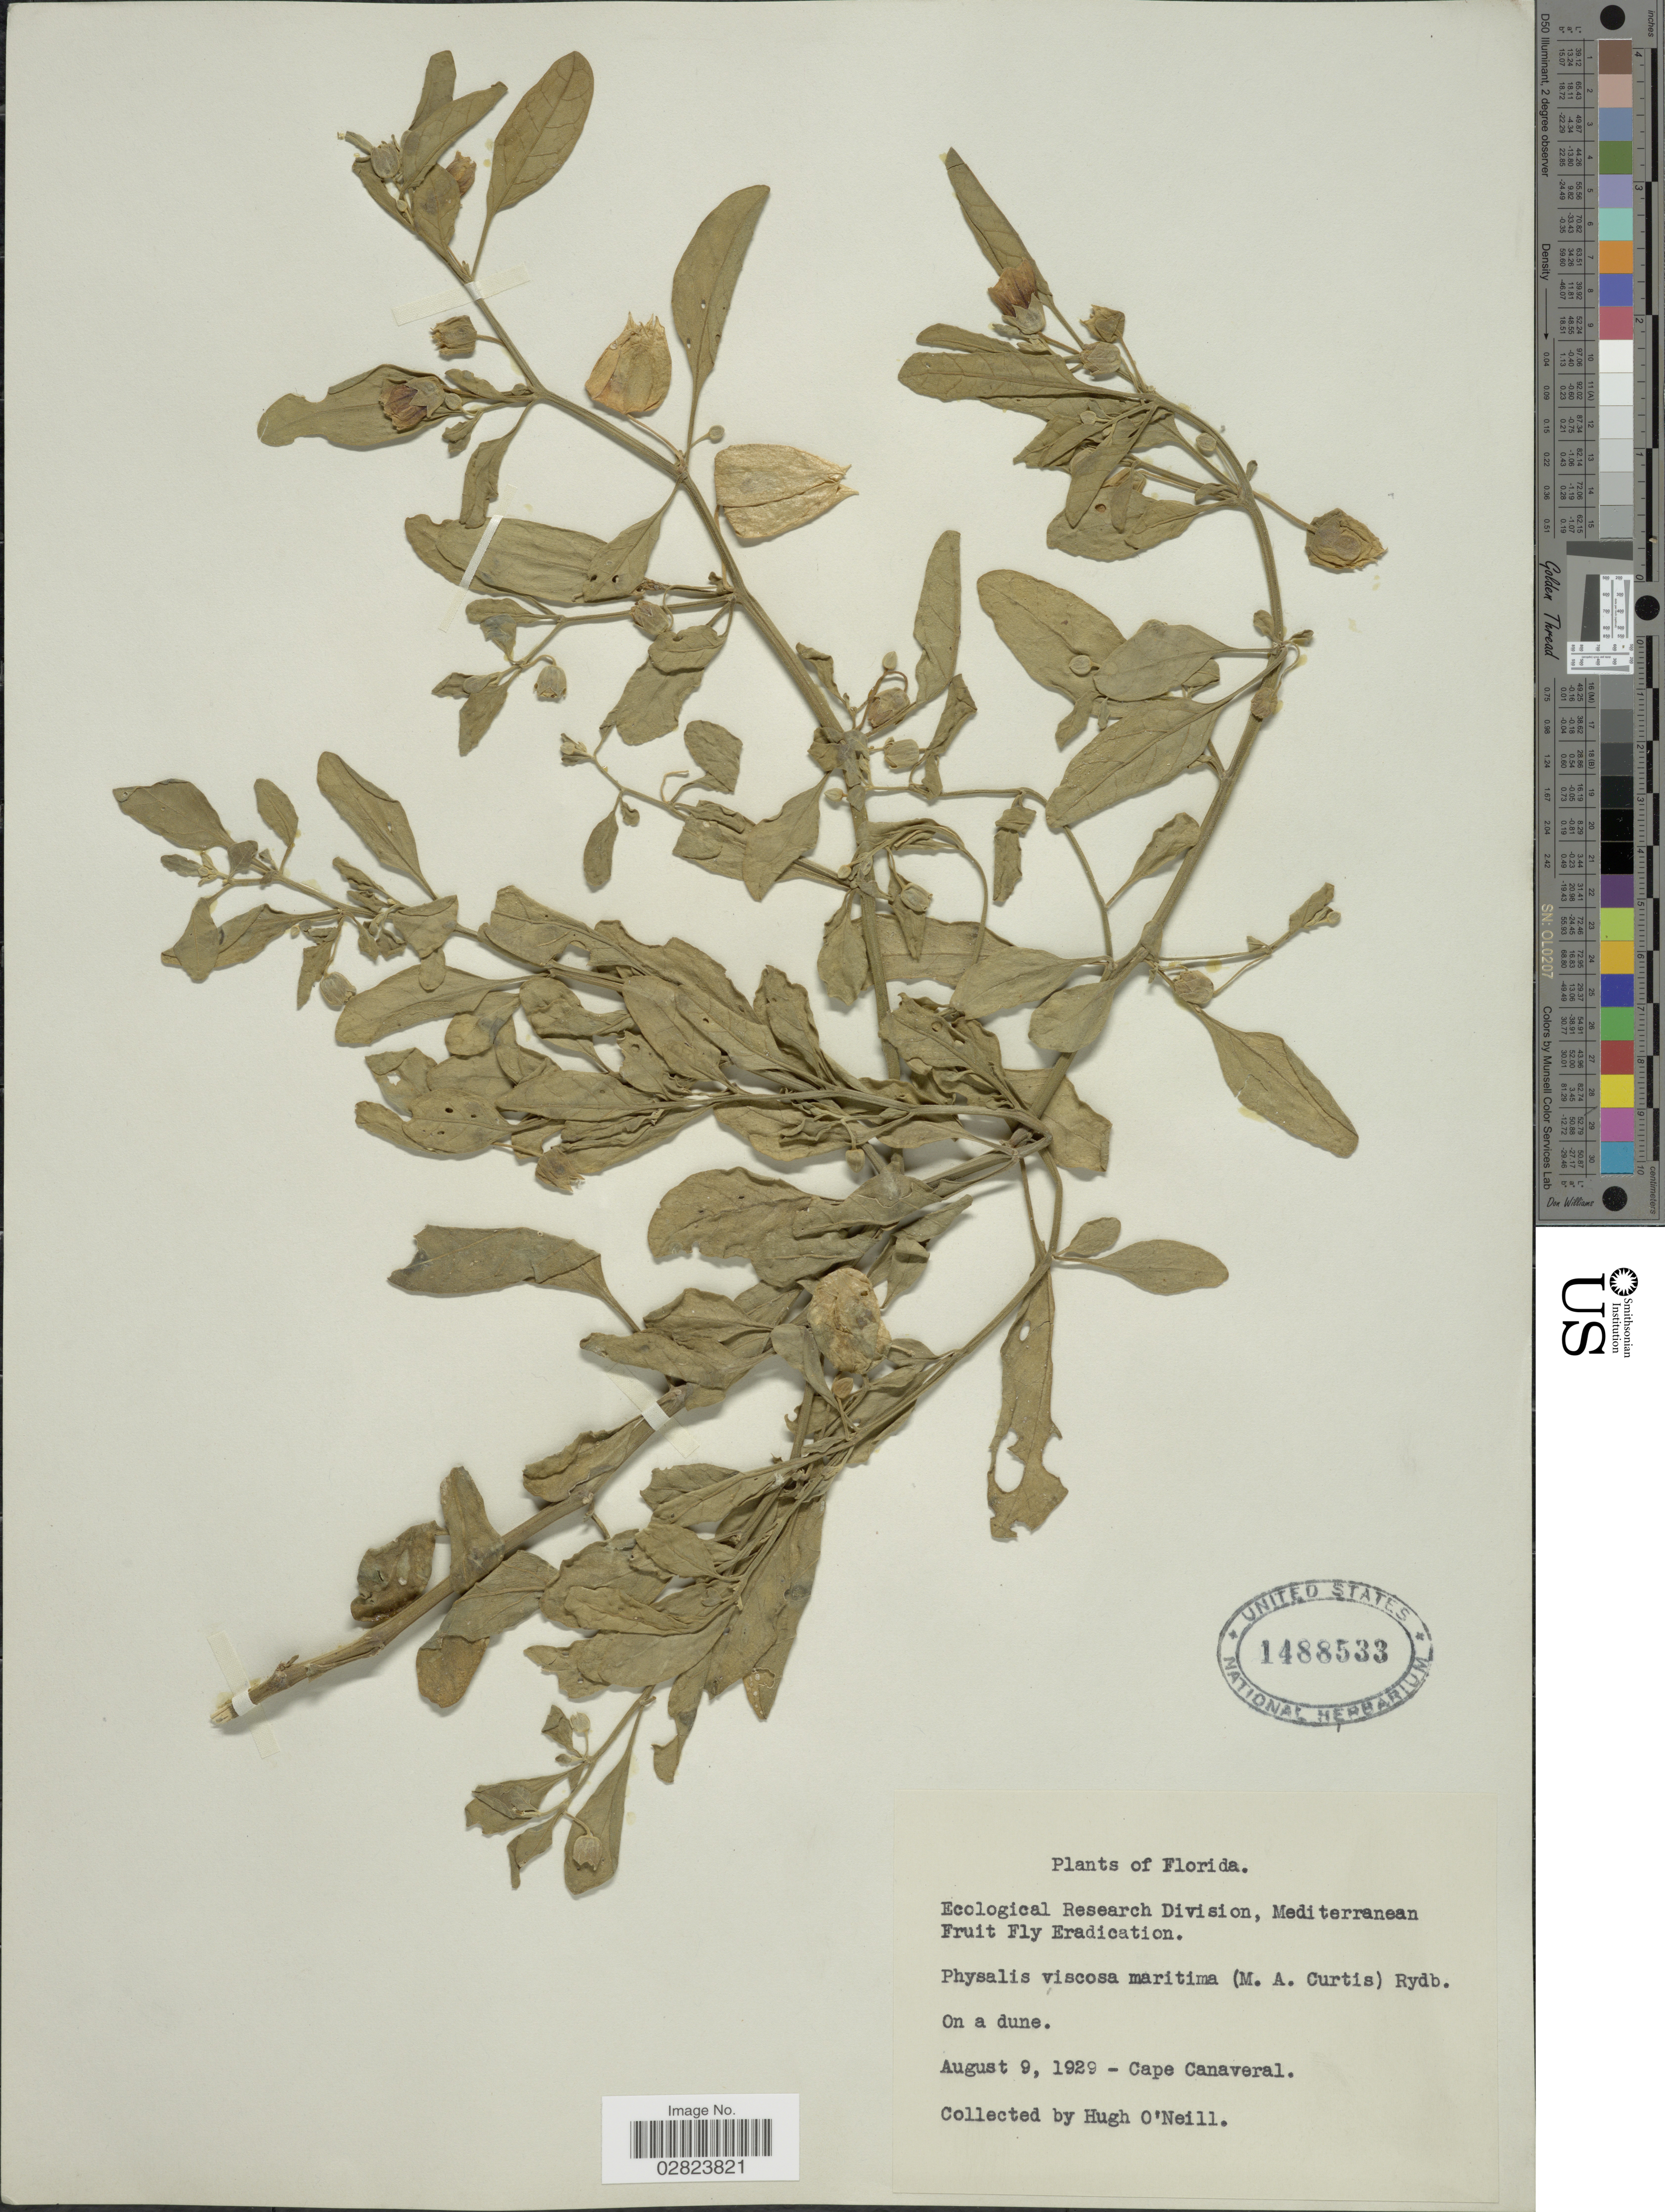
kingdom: Plantae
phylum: Tracheophyta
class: Magnoliopsida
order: Solanales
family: Solanaceae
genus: Physalis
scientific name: Physalis maritima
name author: M.A. Curtis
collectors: H. O'Neill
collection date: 1929-08-09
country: United States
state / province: Florida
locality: Cape Canaveral.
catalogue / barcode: US 1488533